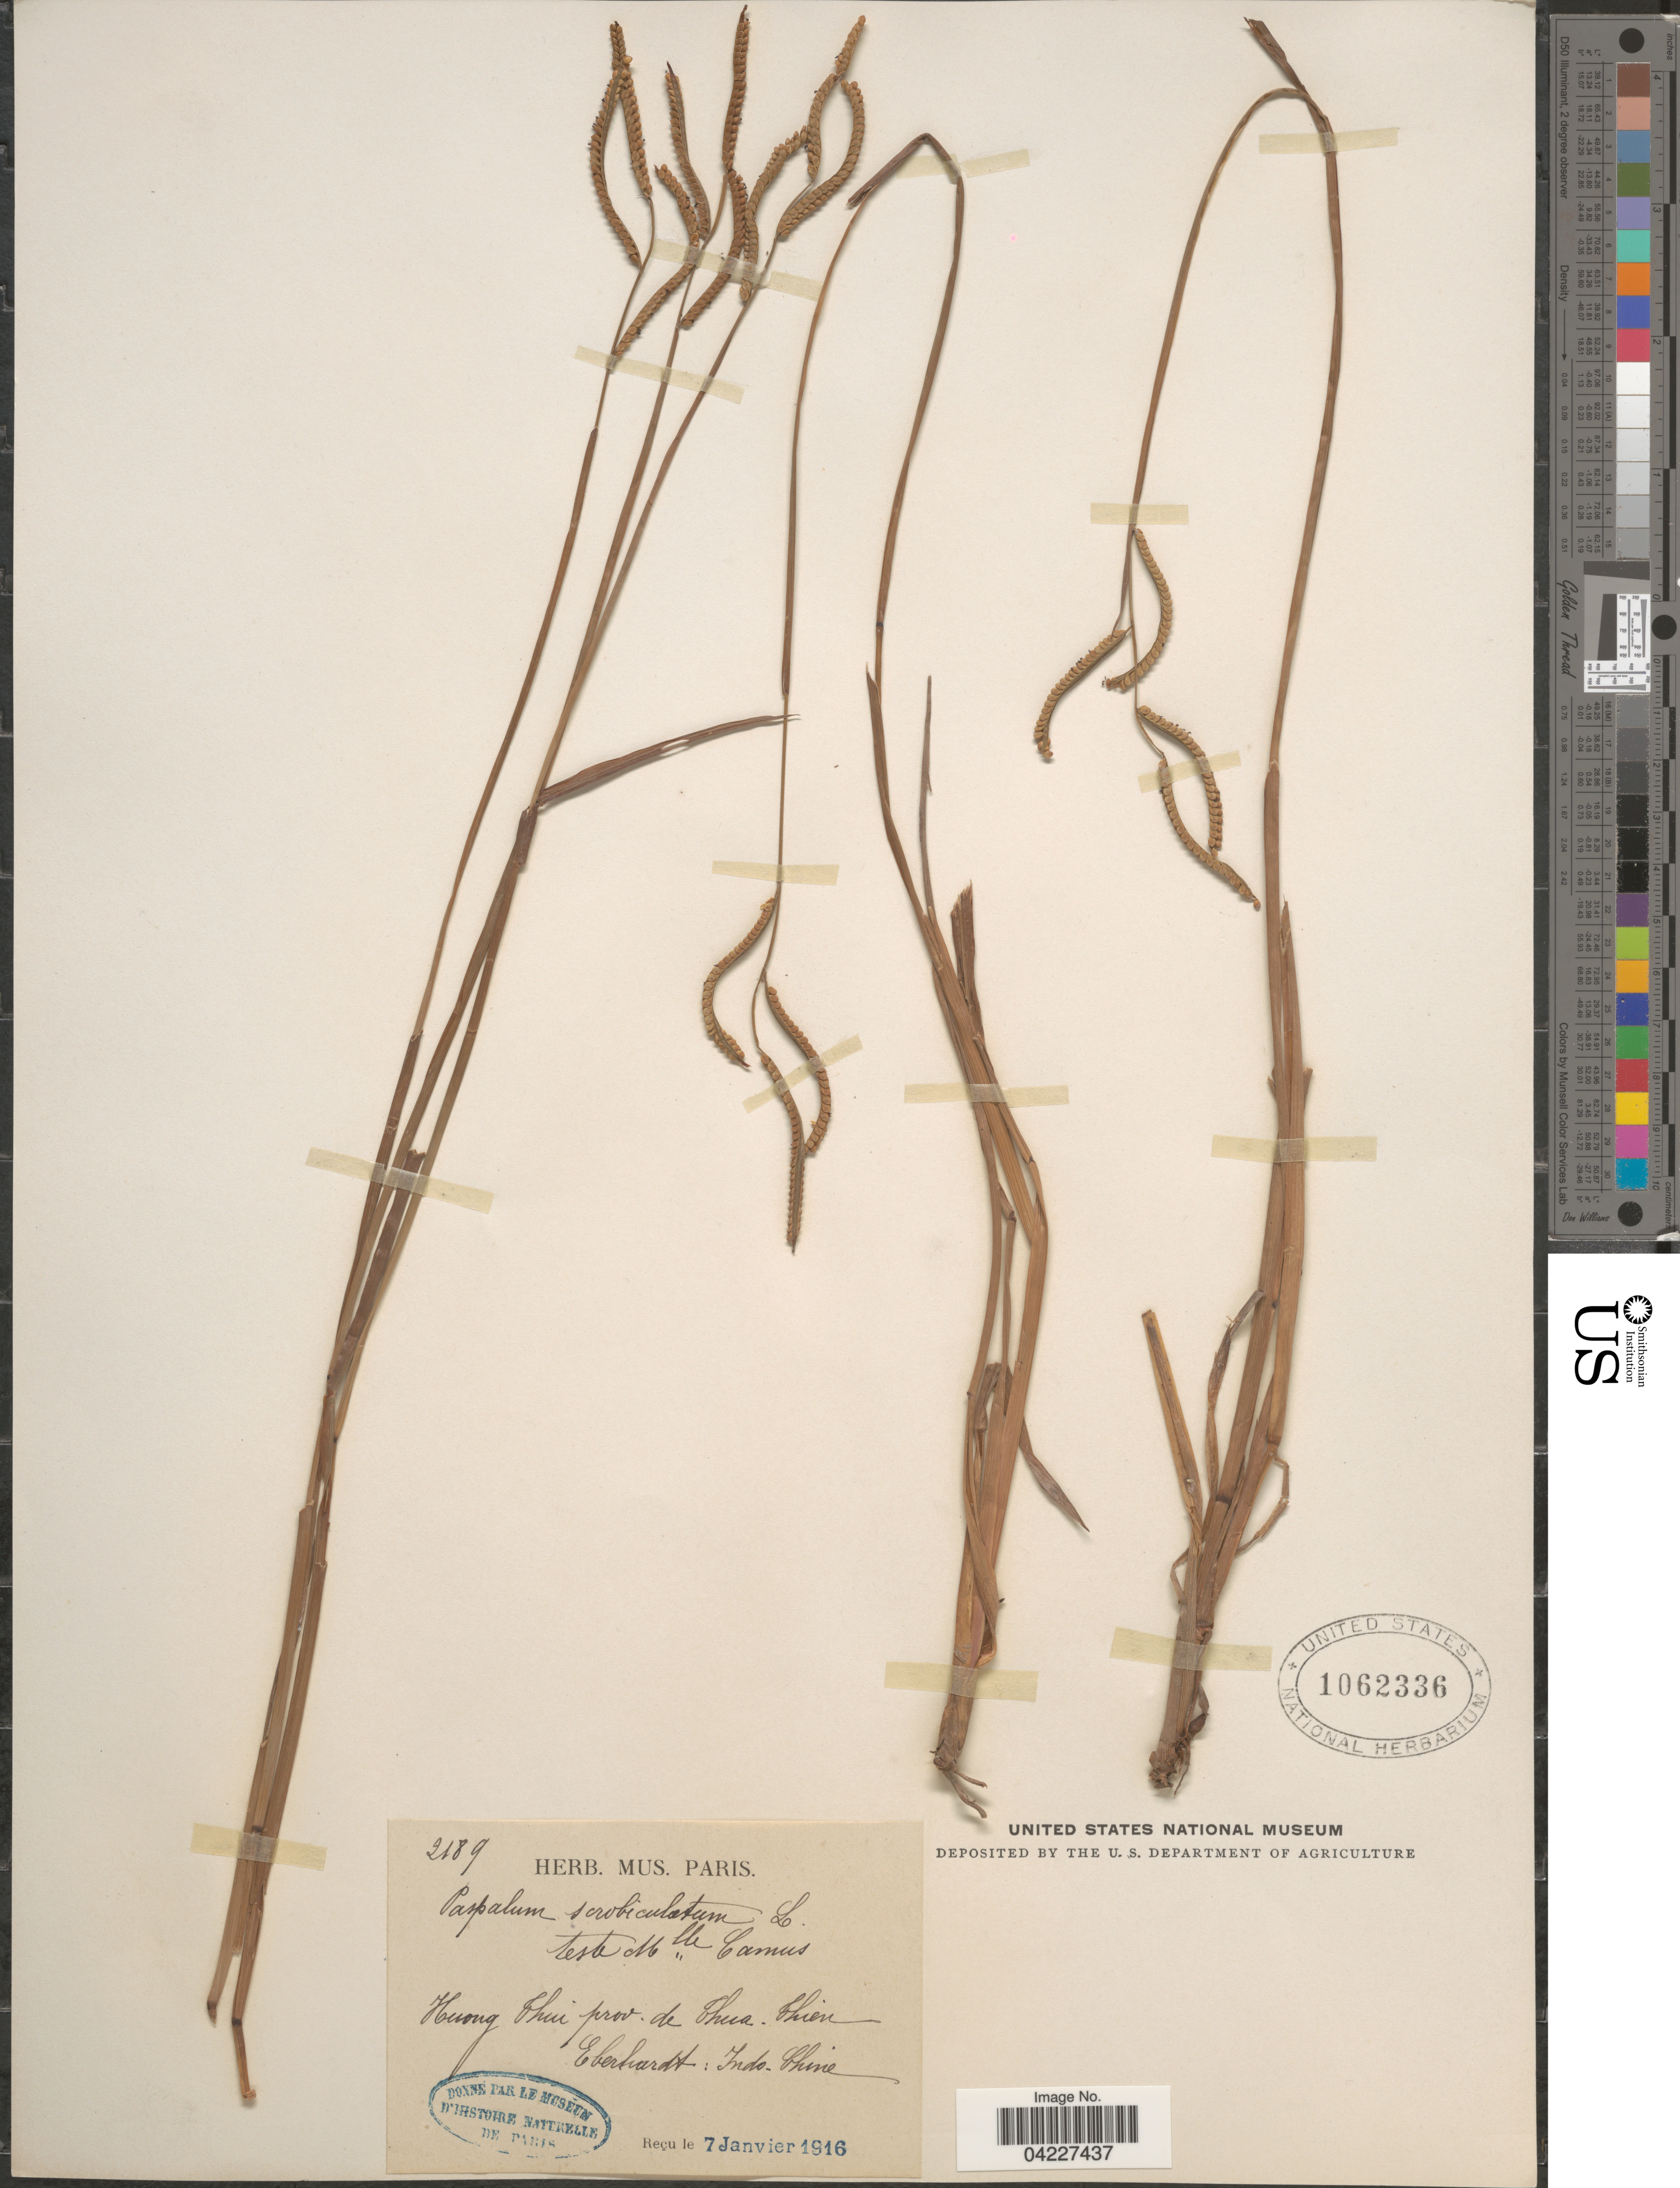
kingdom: Plantae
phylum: Tracheophyta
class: Liliopsida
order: Poales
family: Poaceae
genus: Paspalum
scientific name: Paspalum scrobiculatum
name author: L.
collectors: Eberhardt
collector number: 2189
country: Vietnam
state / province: Thua Thien-Hue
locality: Huong Thui prov. de Thua-Thien.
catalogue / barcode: US 1062336